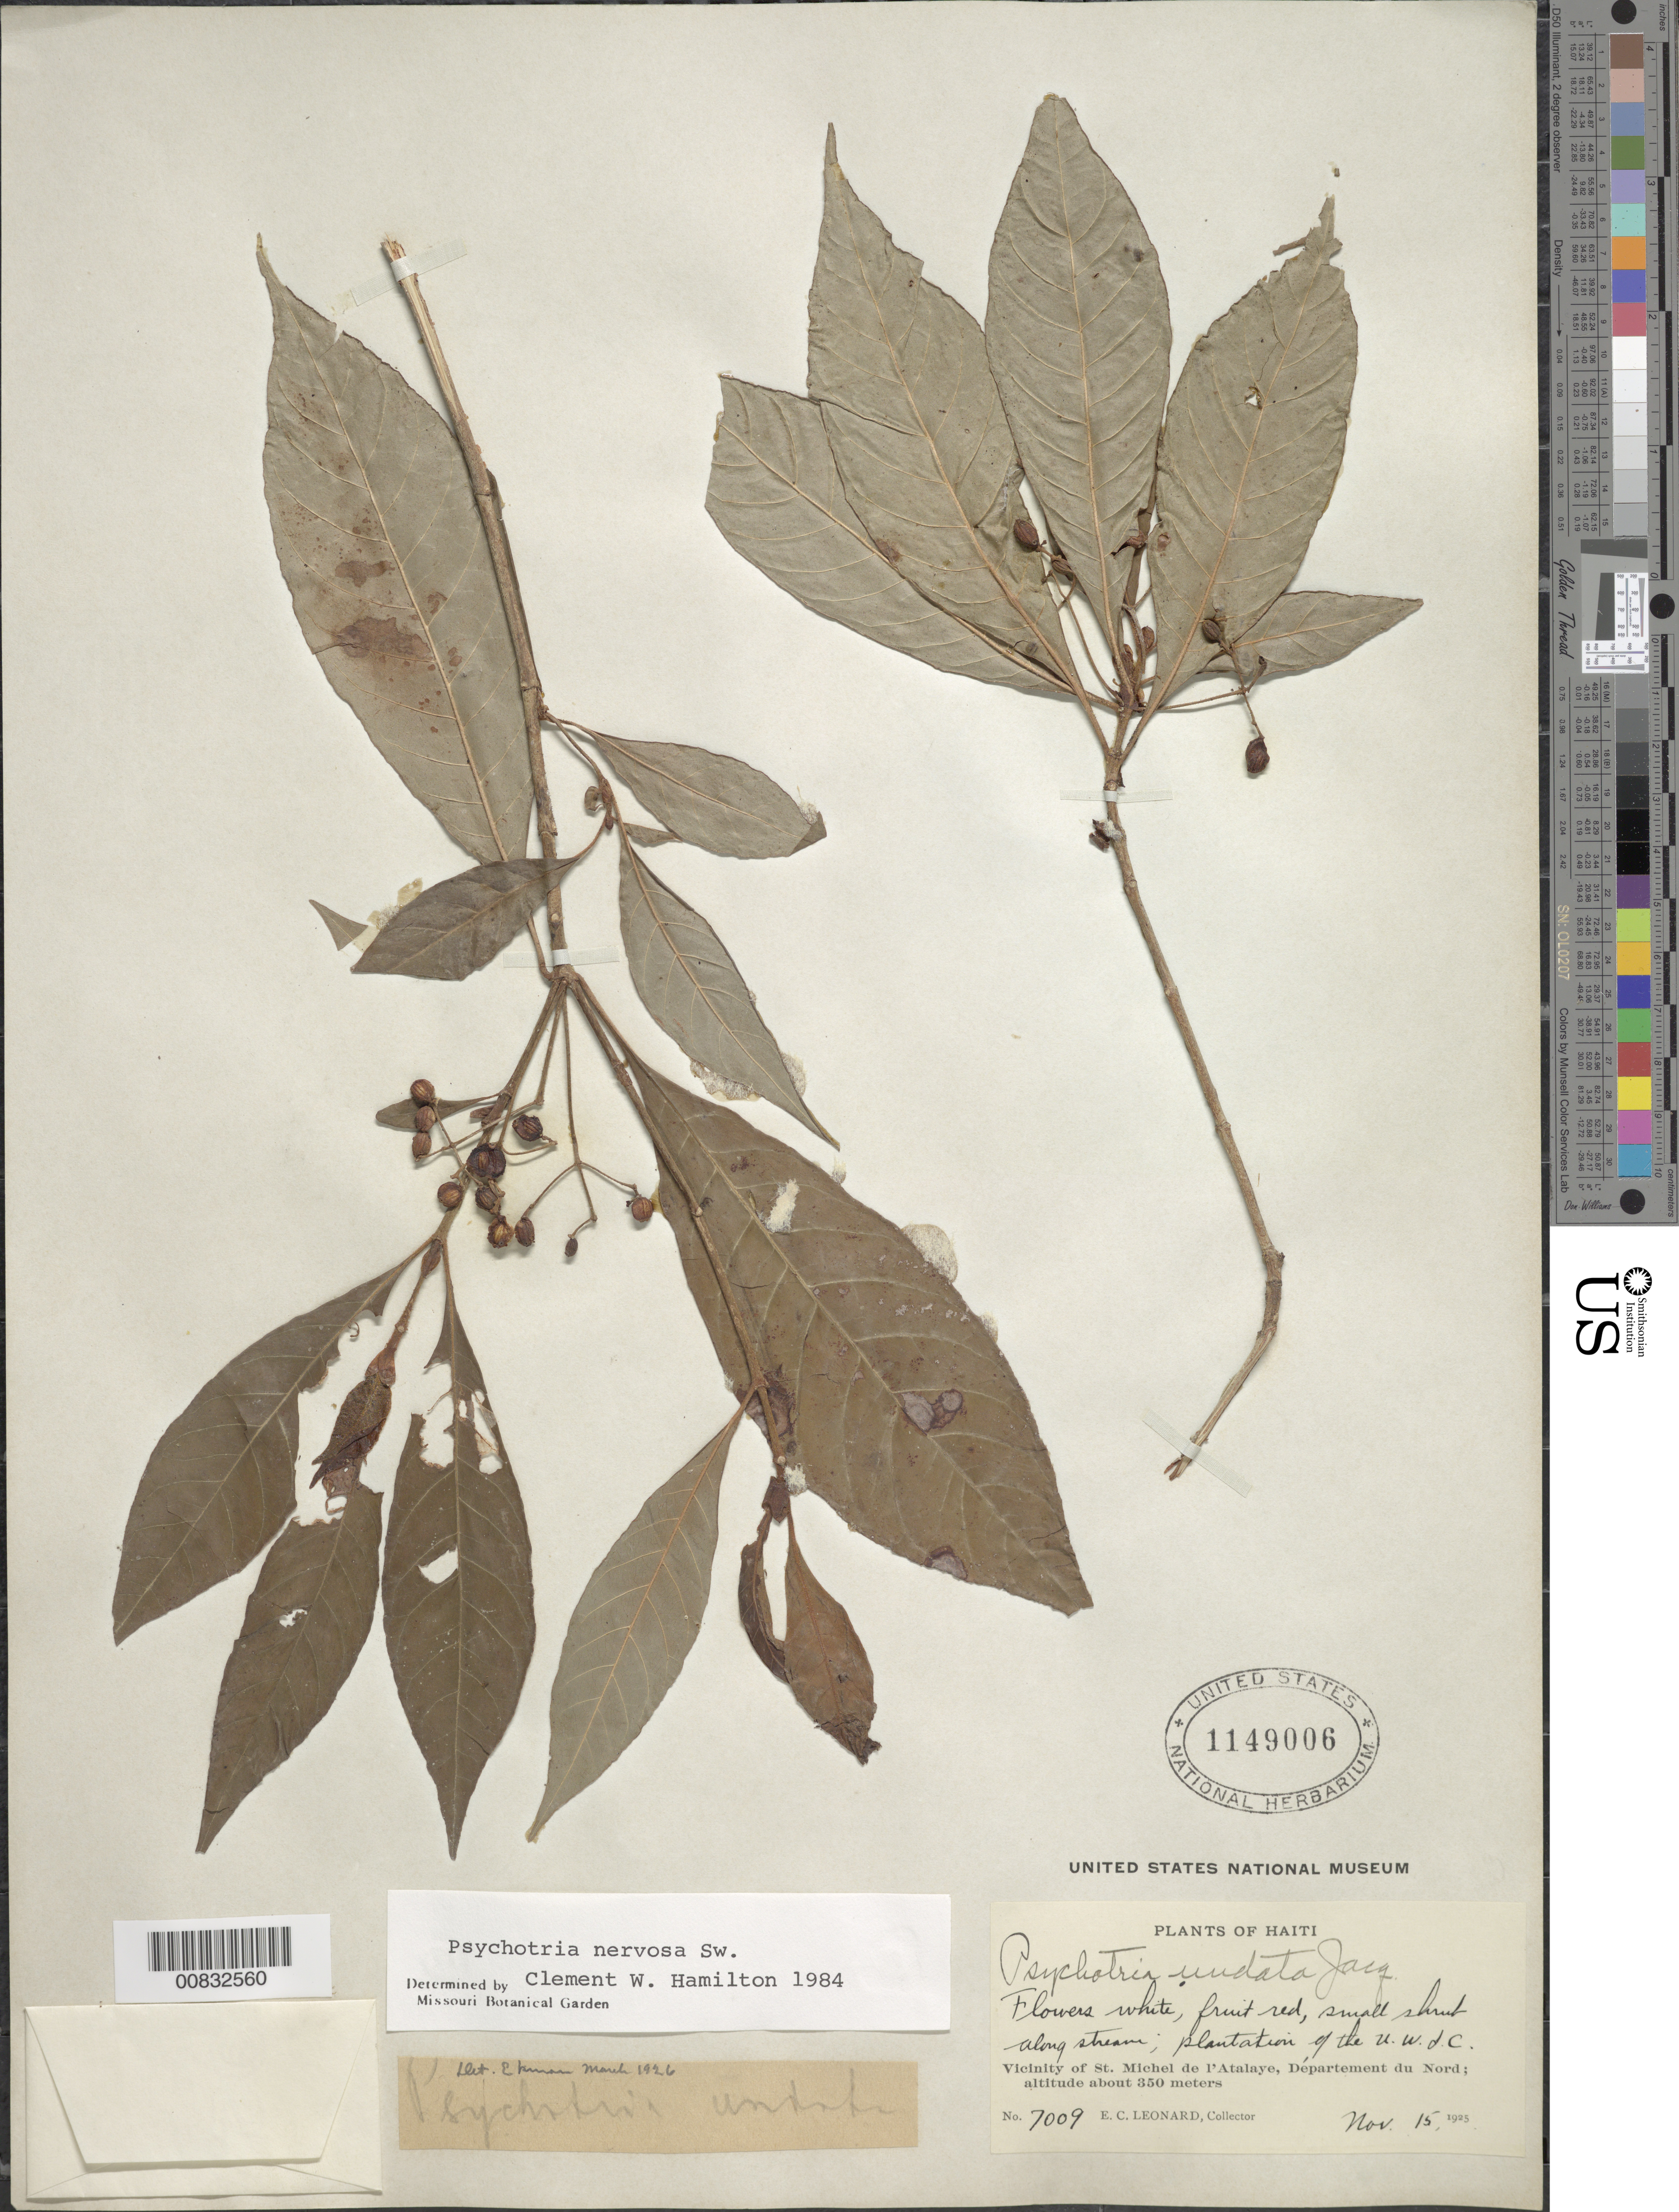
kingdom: Plantae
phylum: Tracheophyta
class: Magnoliopsida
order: Gentianales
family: Rubiaceae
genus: Psychotria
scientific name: Psychotria nervosa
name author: Sw.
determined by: Hamilton, C. W.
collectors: E. C. Leonard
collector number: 7009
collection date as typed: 15 Nov 1925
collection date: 1925-11-15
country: Haiti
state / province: Artibonite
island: Hispaniola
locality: Vicinity of St. Michel de l'Atalaye, plantation of the UW Indies Co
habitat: Along stream in plantation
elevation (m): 350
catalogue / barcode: US 1149006